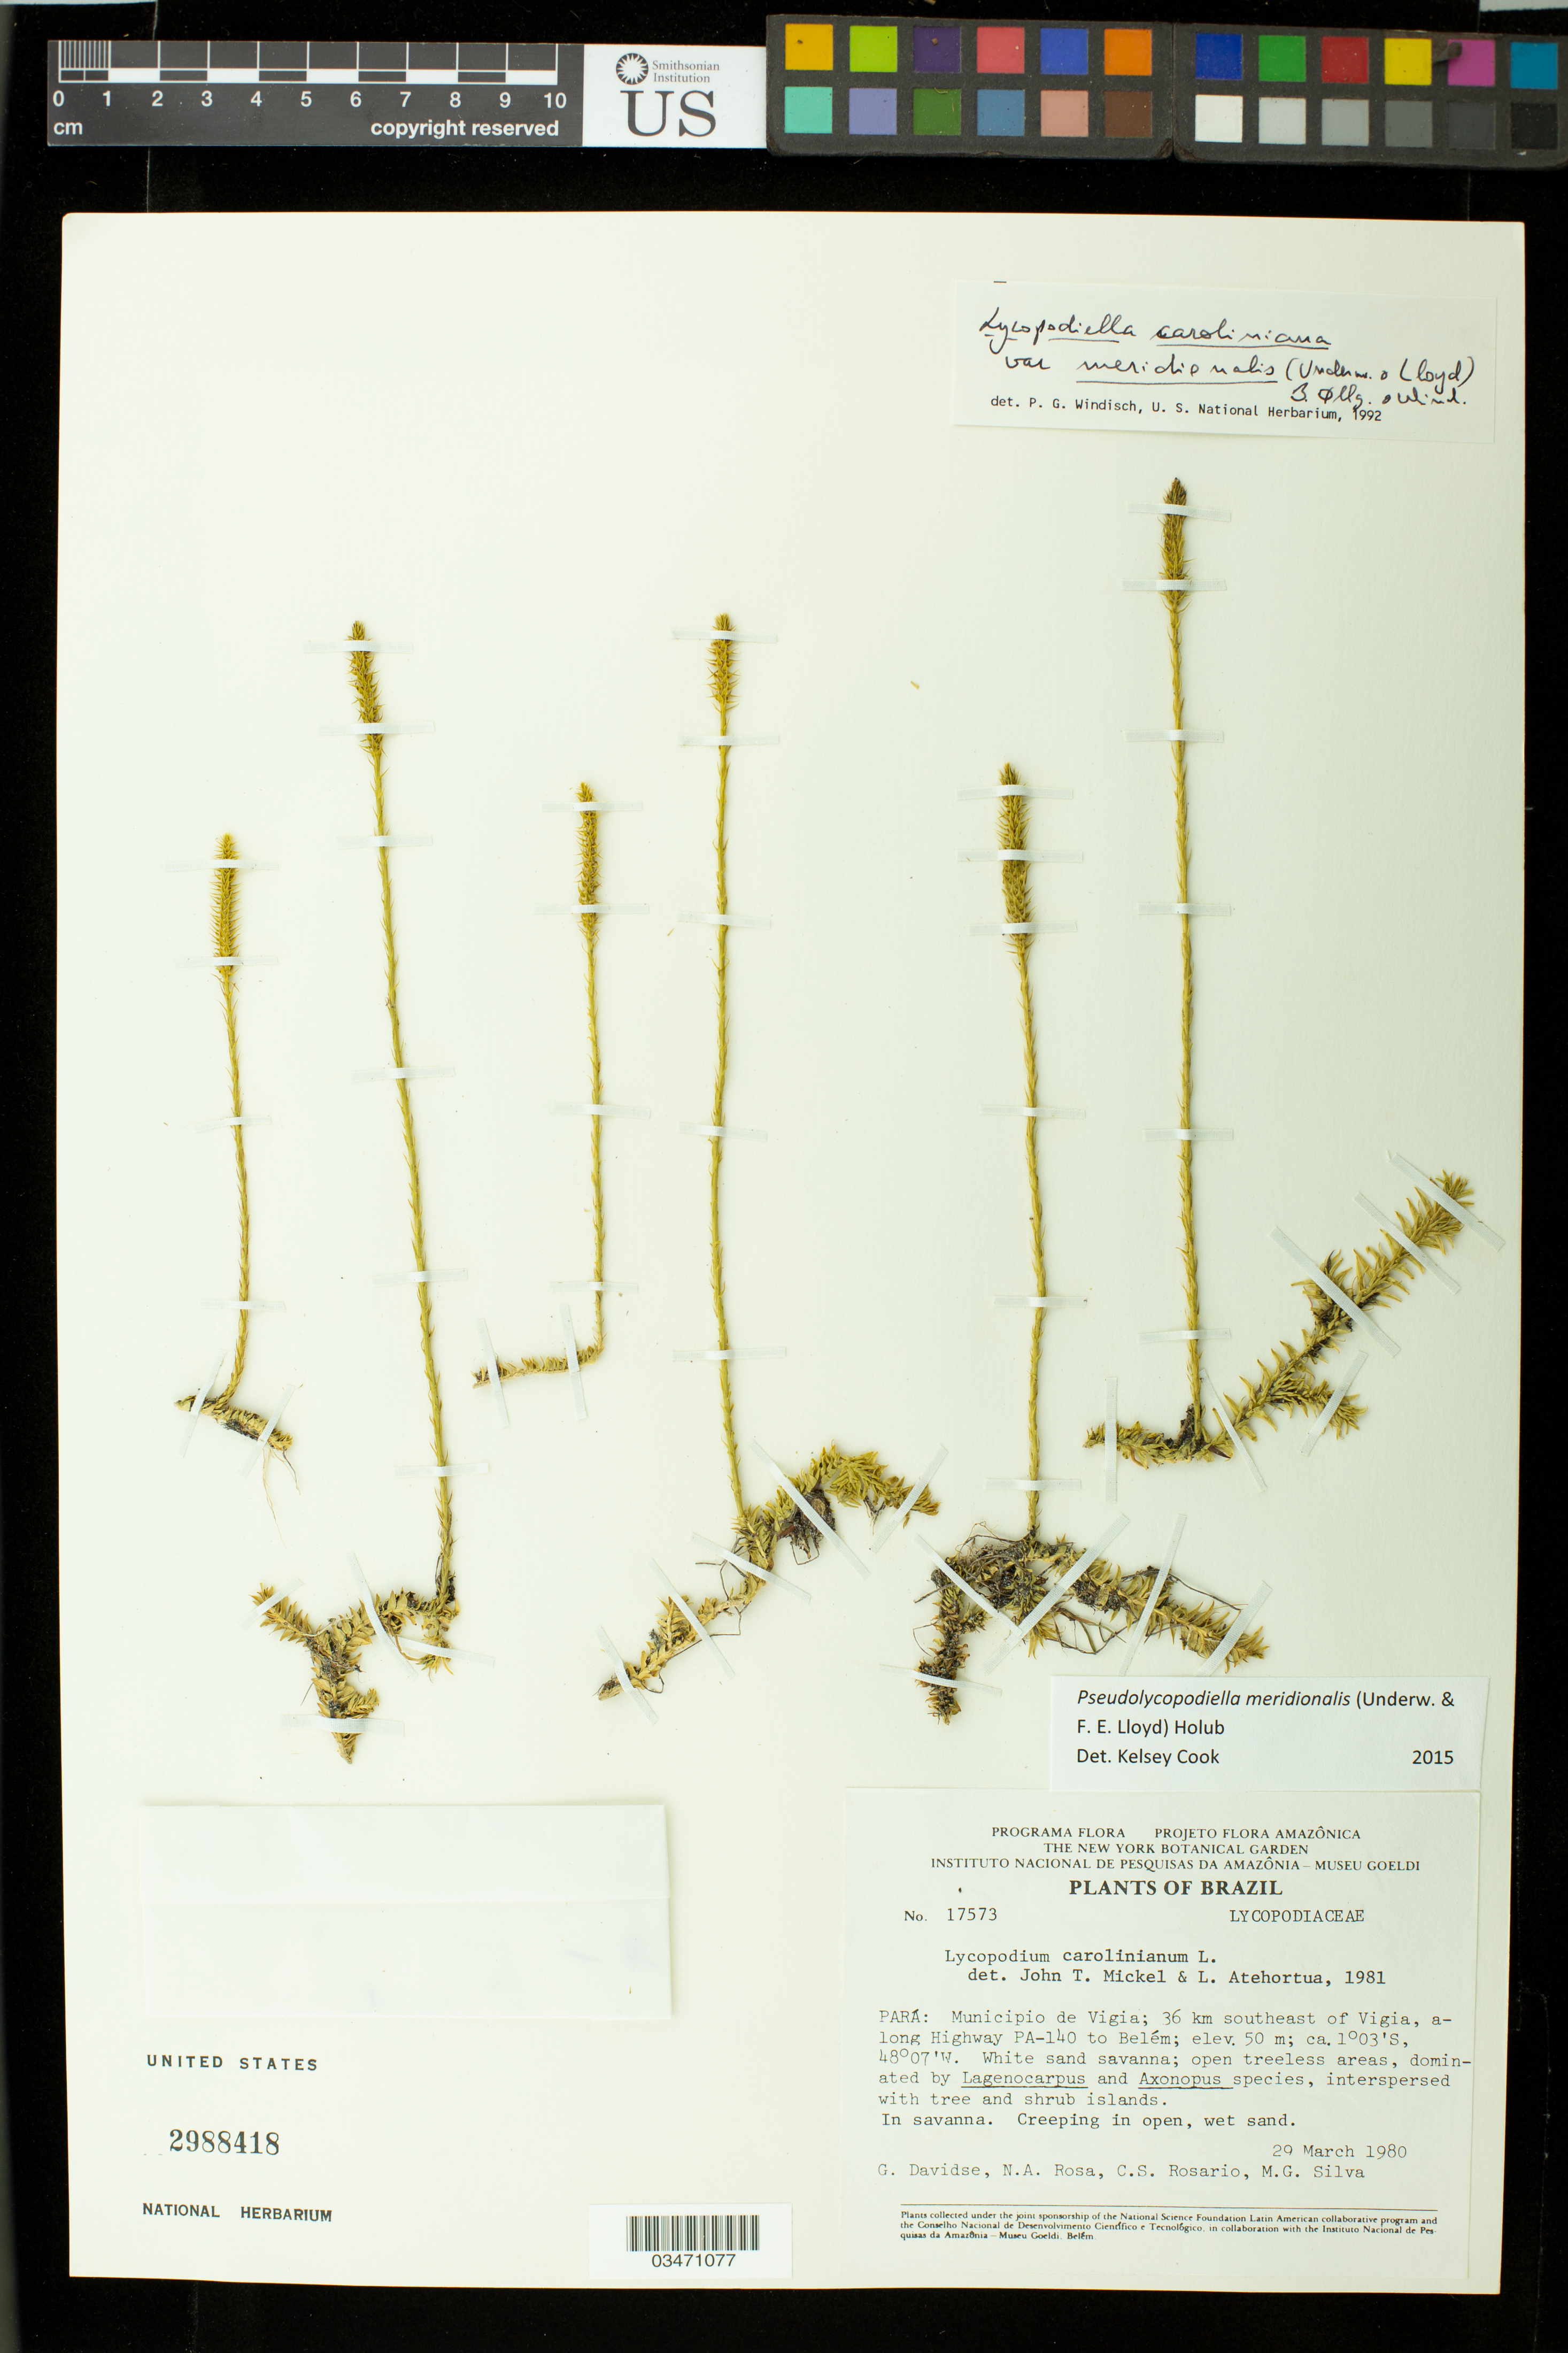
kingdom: Plantae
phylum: Tracheophyta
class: Lycopodiopsida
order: Lycopodiales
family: Lycopodiaceae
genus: Pseudolycopodiella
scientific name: Pseudolycopodiella meridionalis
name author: (Underw. & F.E. Lloyd) Holub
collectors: G. Davidse, N. A. Rosa, C. S. Rosário & M. G. Silva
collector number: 17573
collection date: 1980-03-29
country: Brazil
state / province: Pará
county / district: Vigia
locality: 36km southeast of Vigia, along the Highway PA-140 to Belem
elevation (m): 50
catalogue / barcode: US 2988418